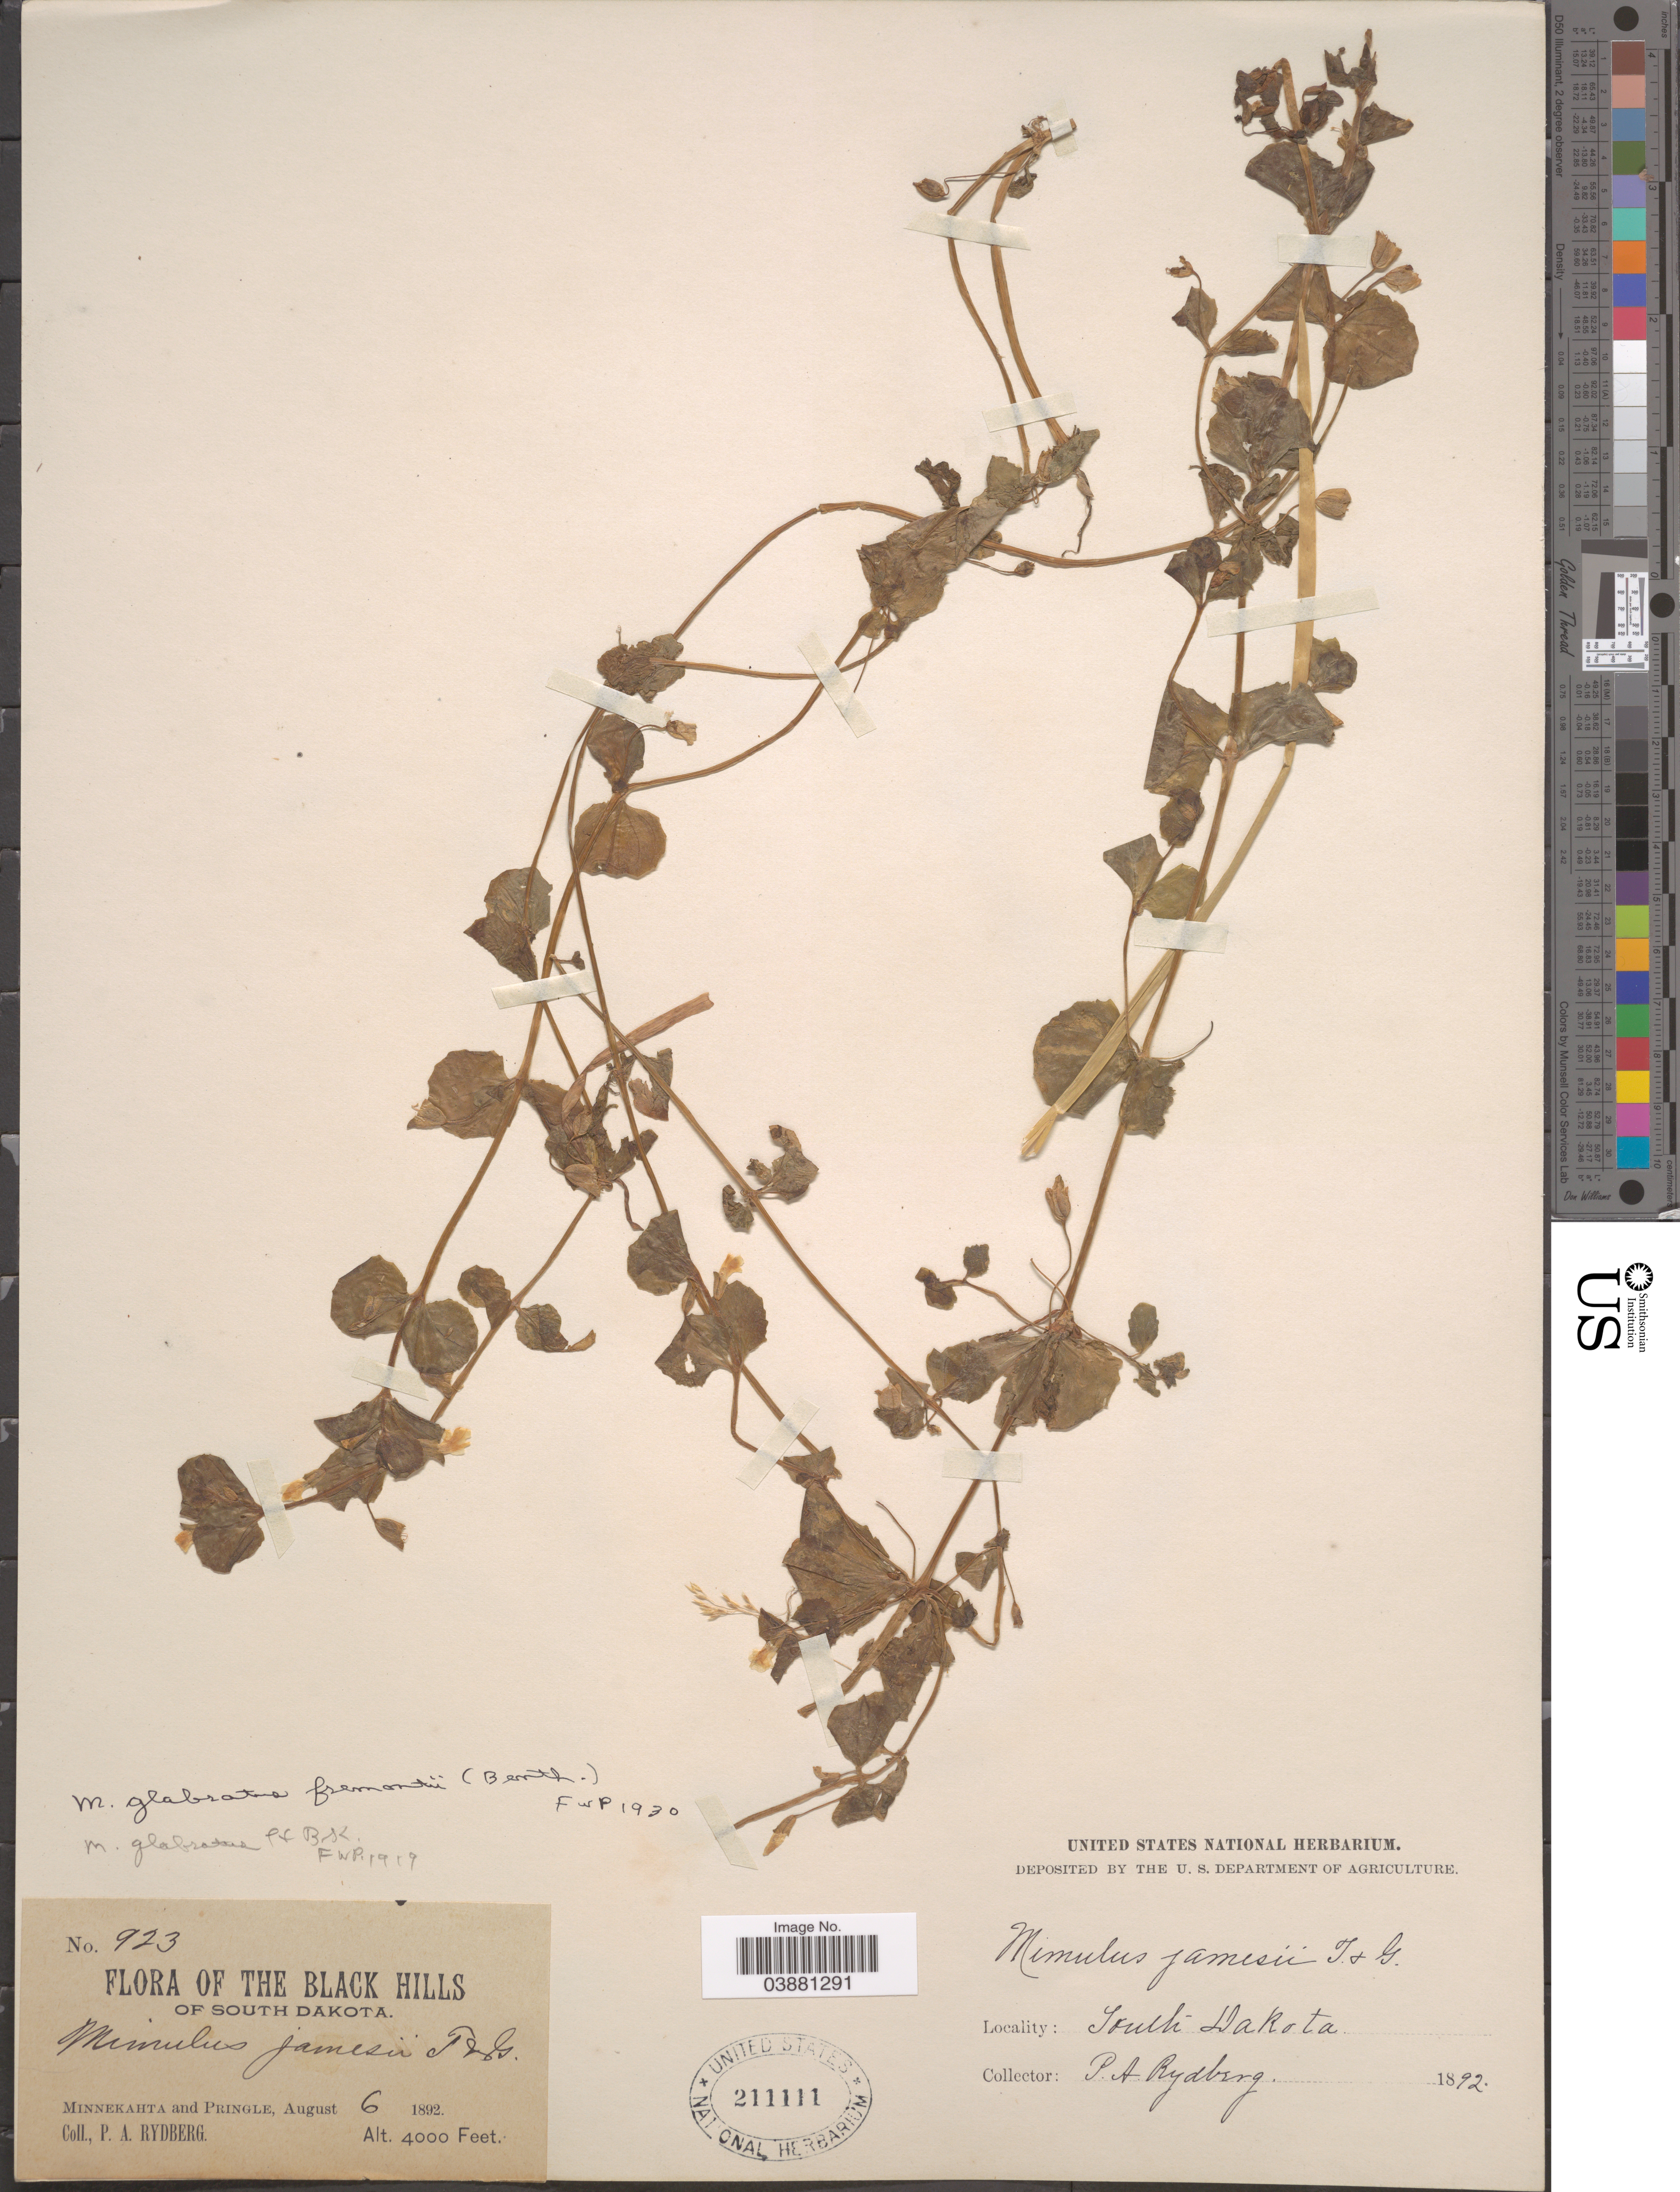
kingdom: Plantae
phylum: Tracheophyta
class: Magnoliopsida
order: Lamiales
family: Phrymaceae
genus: Mimulus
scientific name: Mimulus glabratus var. fremontii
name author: Kunth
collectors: P. A. Rydberg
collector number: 923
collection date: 1892-08-06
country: United States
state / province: South Dakota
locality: Black Hills of South Dakota. Minnekahta and Pringle.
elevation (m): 1219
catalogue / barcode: US 211111